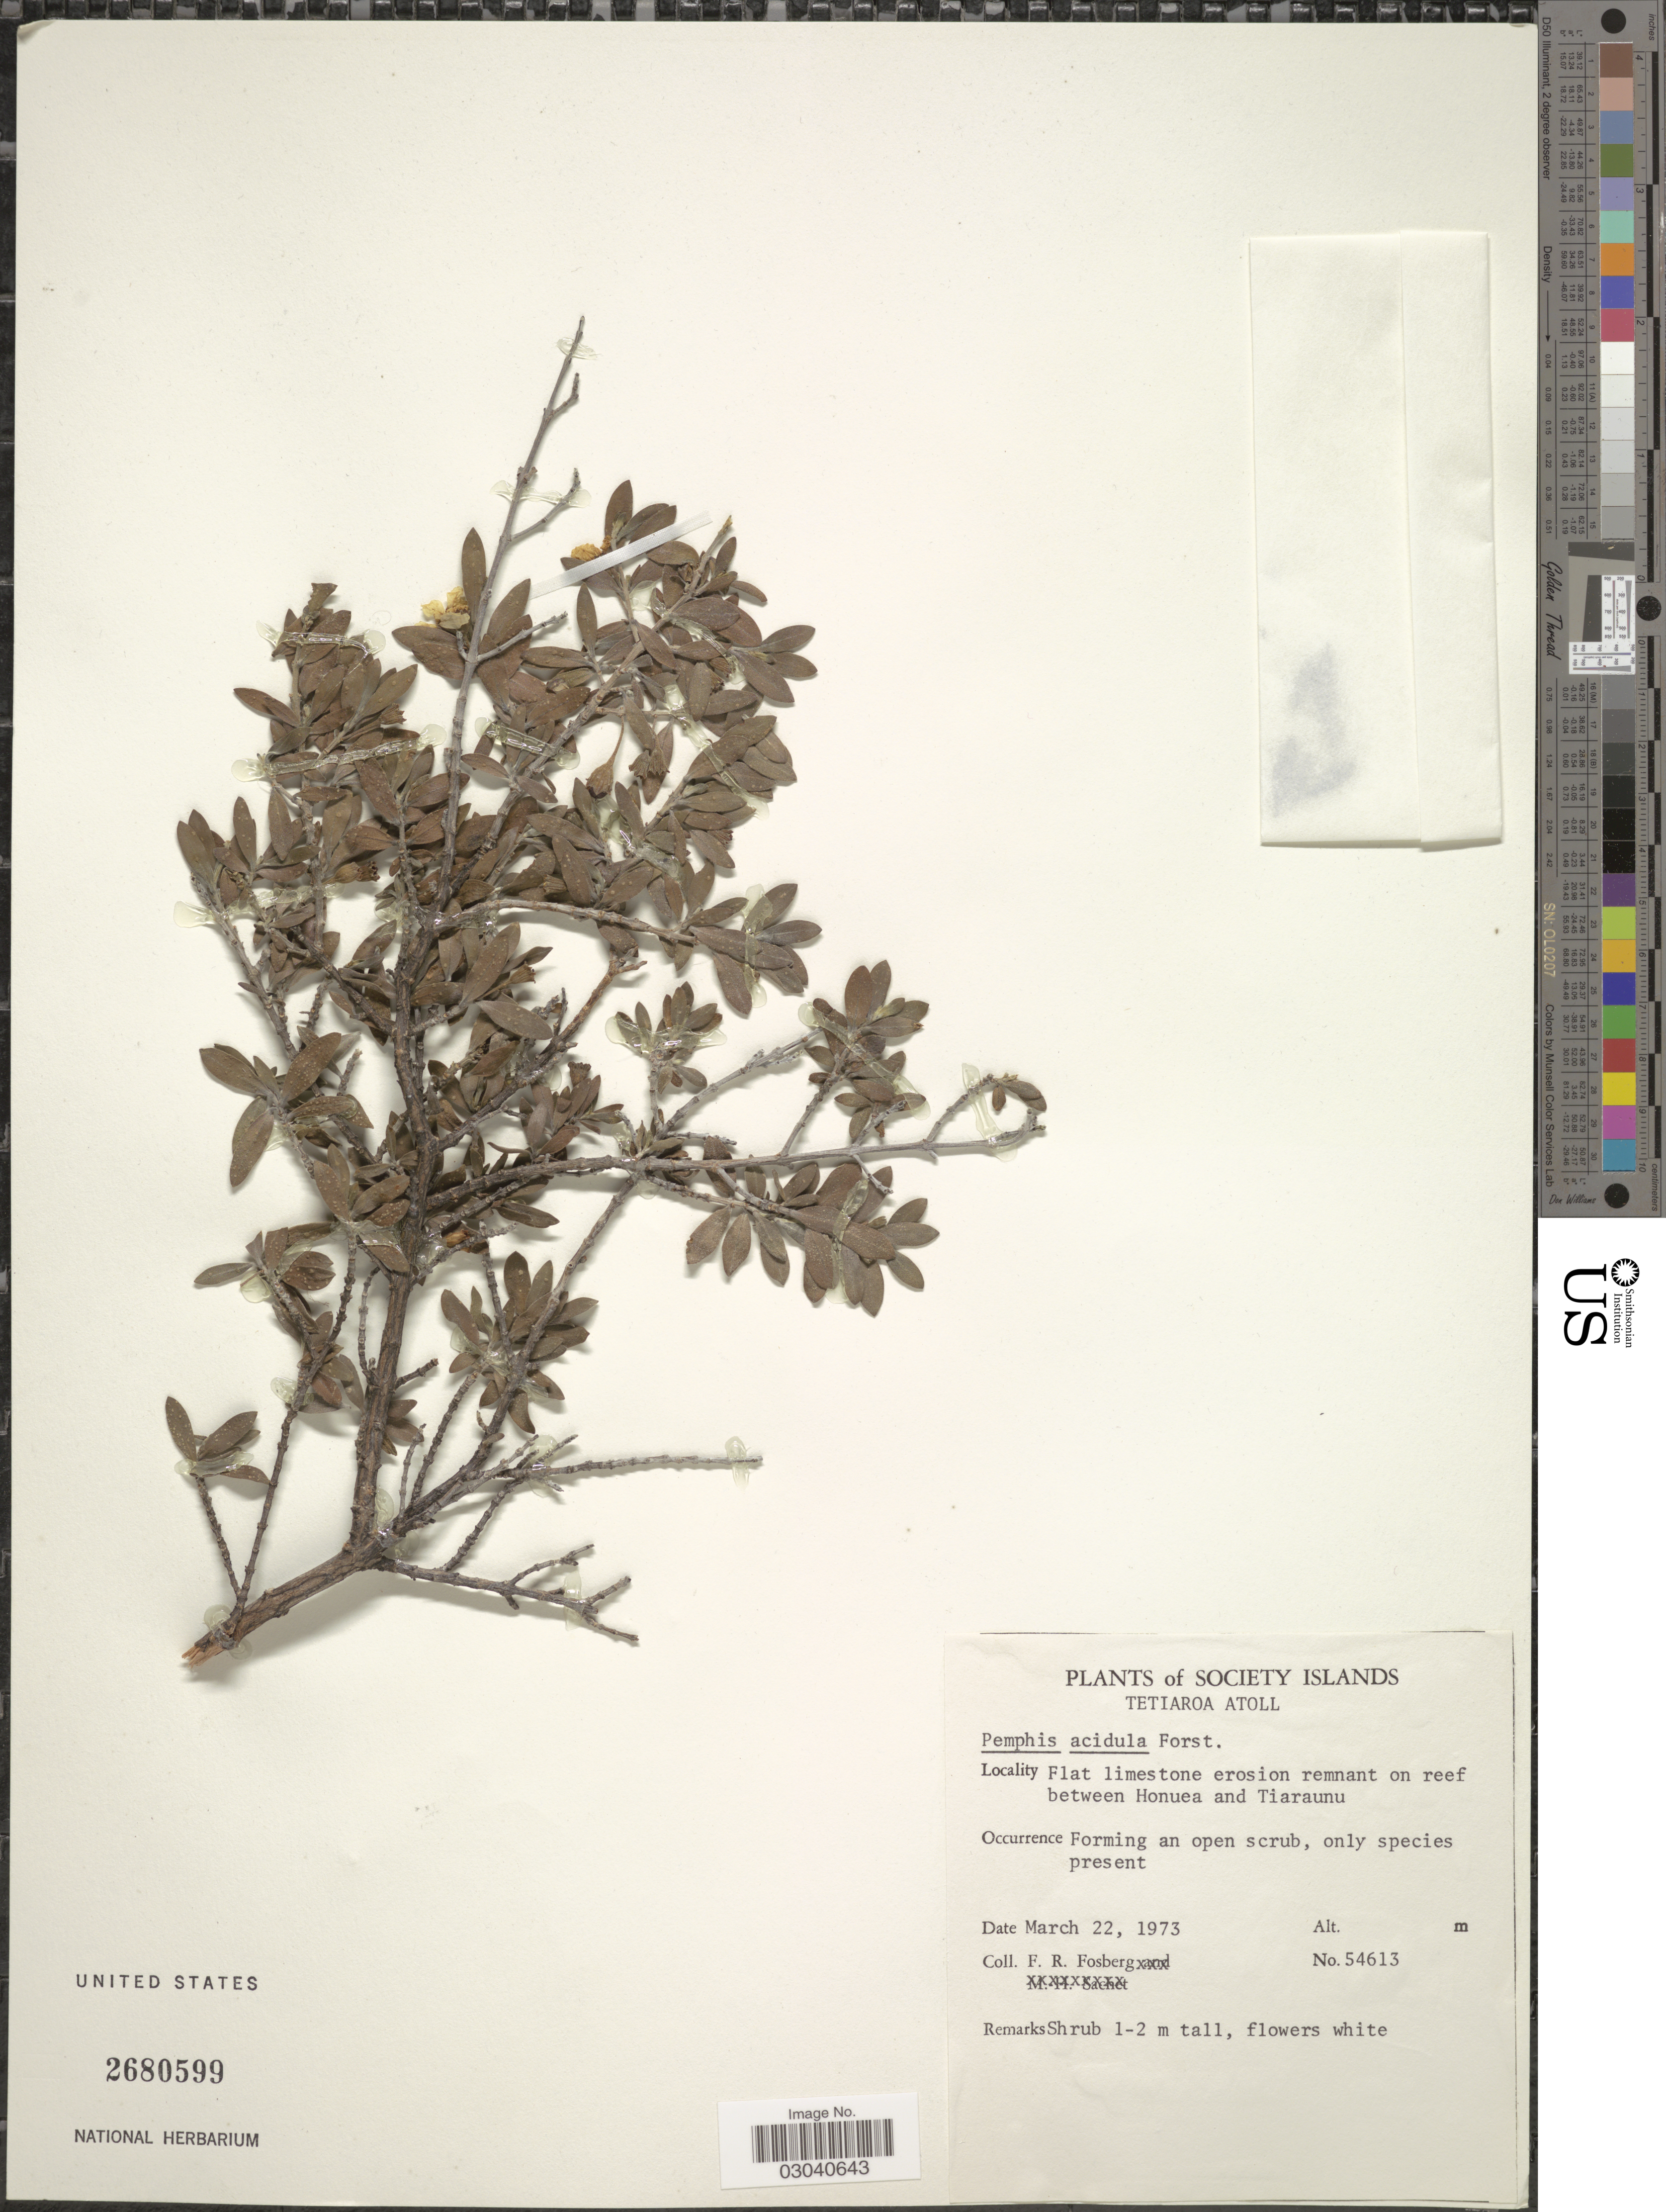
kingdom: Plantae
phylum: Tracheophyta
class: Magnoliopsida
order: Myrtales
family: Lythraceae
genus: Pemphis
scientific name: Pemphis acidula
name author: J.R. Forst. & G. Forst.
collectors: F. R. Fosberg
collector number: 54613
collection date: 1973-03-22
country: French Polynesia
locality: Society Islands. Tetiaroa Atoll. Flat limestone erosion remnant on reef between Honuea and Tiaraunu.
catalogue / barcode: US 2680599